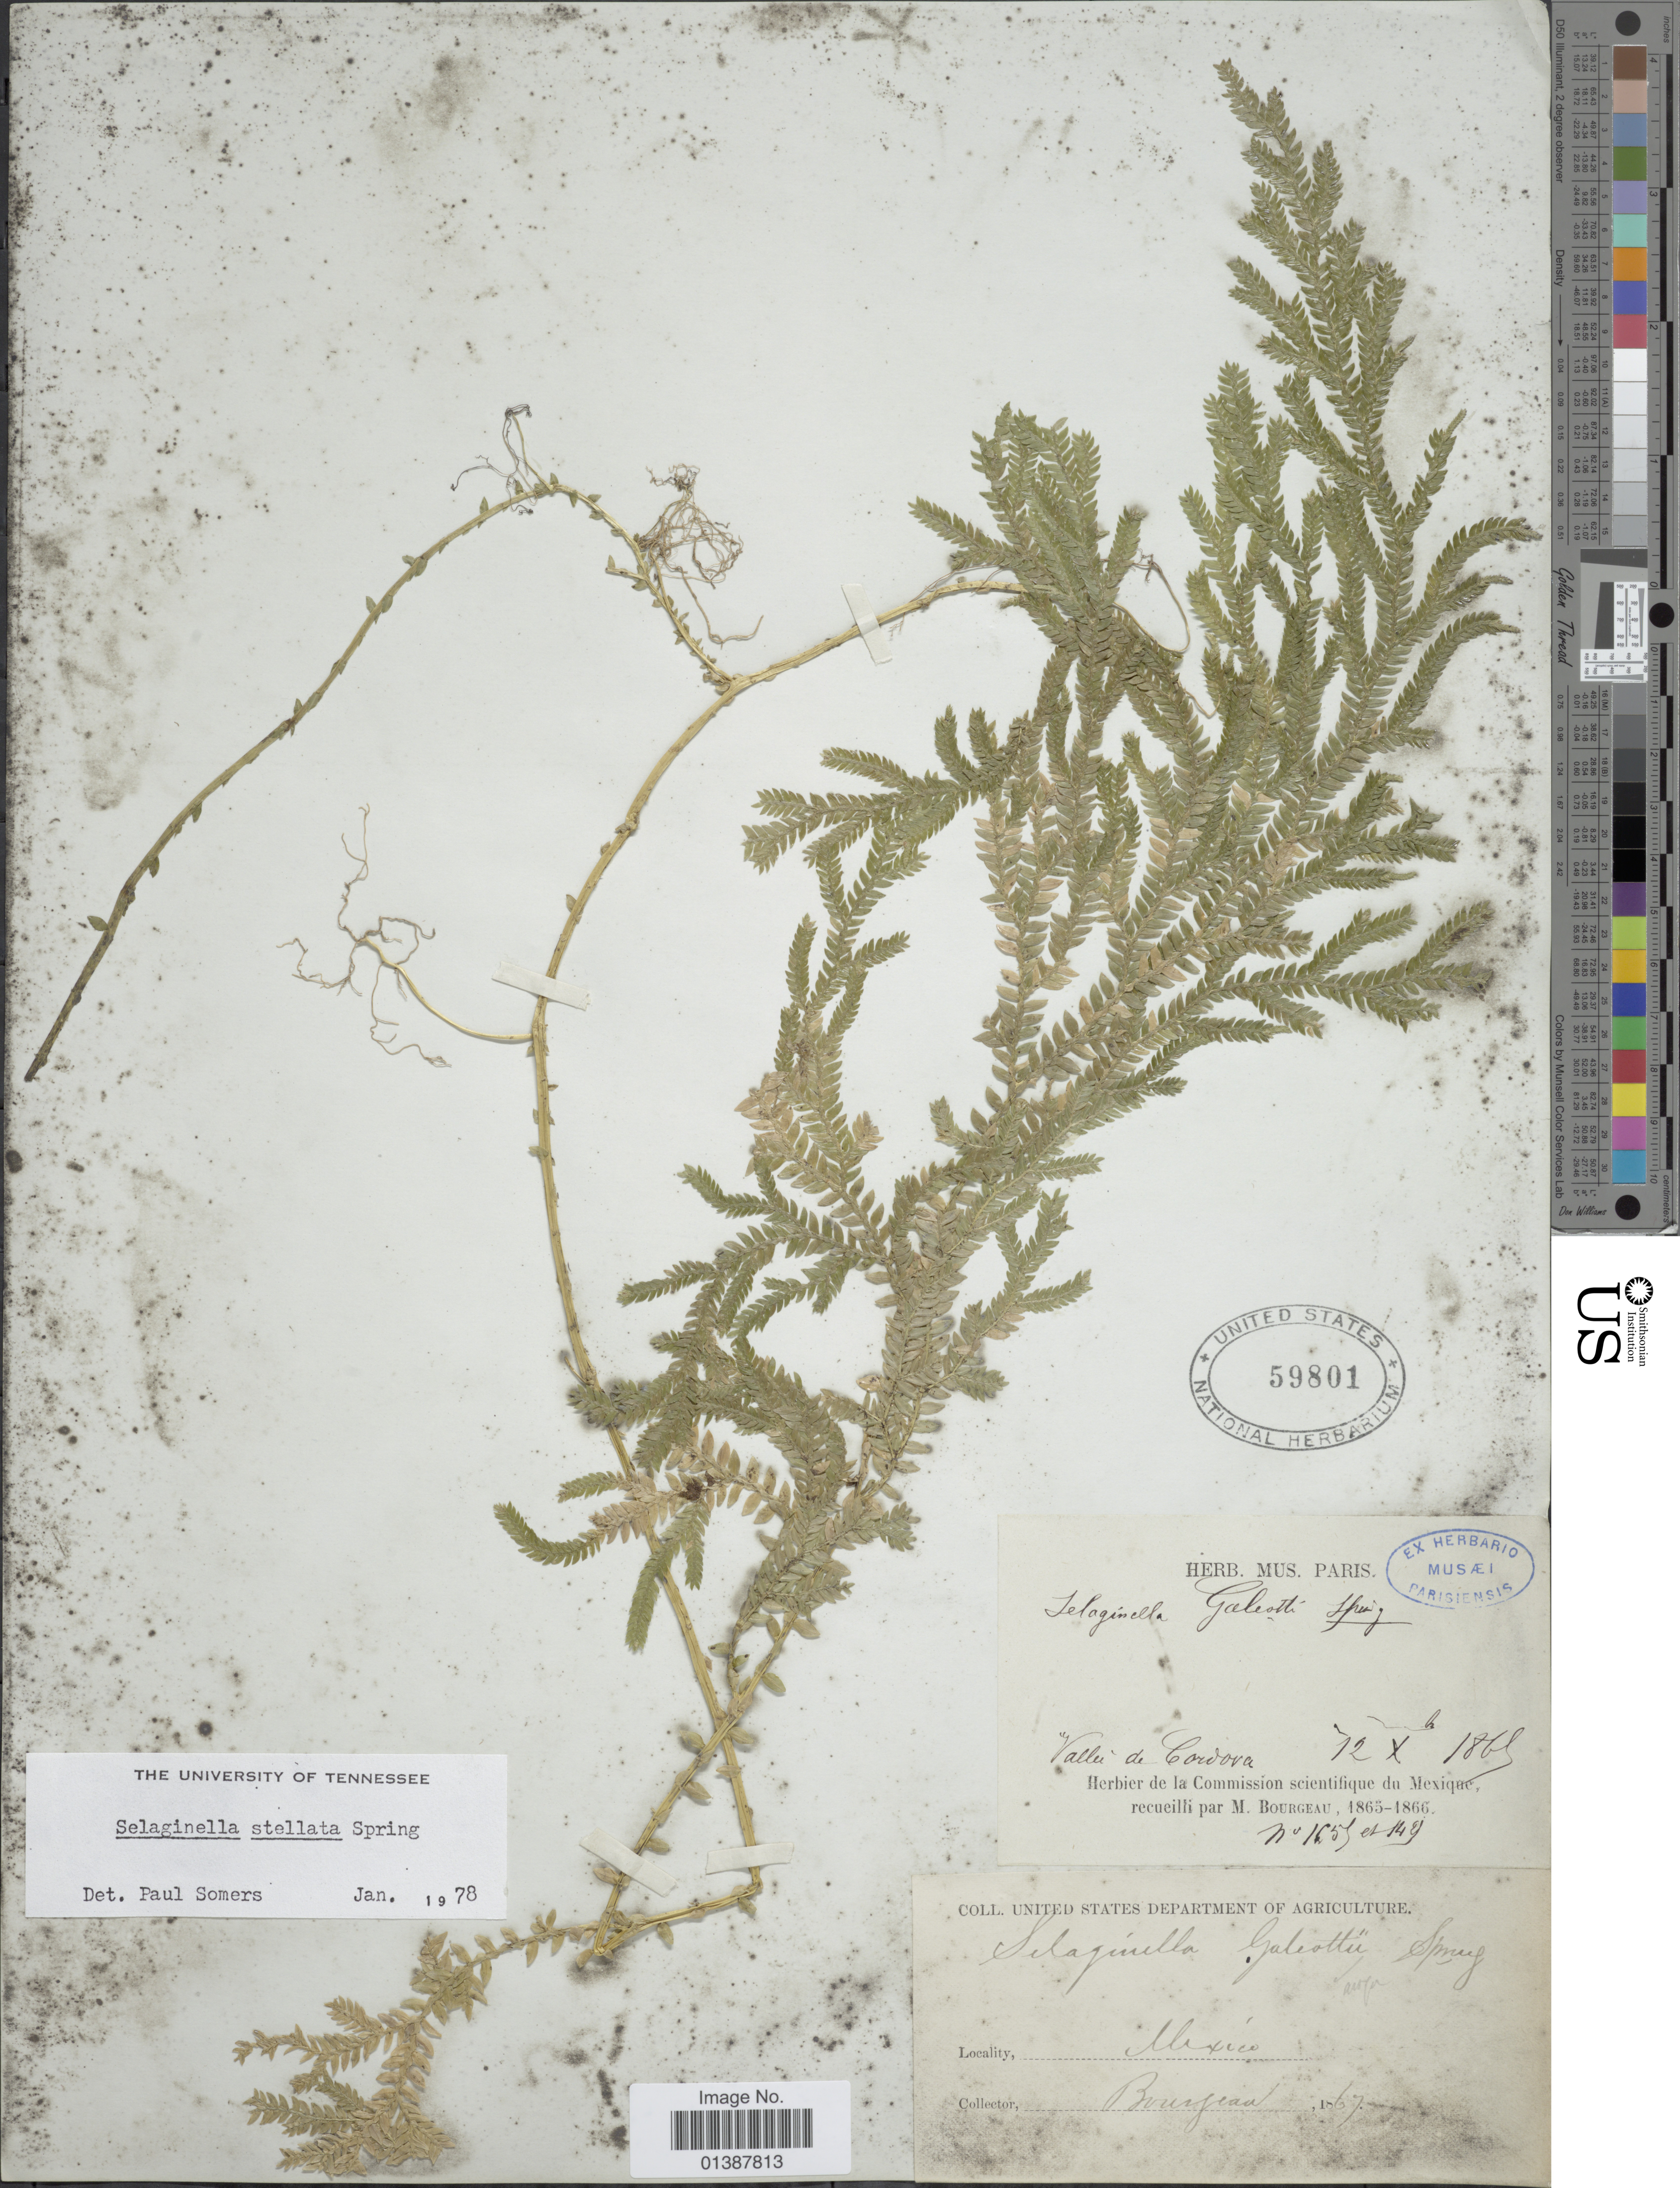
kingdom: Plantae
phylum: Tracheophyta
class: Lycopodiopsida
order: Selaginellales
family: Selaginellaceae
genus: Selaginella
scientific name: Selaginella galeottii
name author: Spring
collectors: M. Bourgeau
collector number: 1659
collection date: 1869-10-12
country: Mexico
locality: Vallée de Cordova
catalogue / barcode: US 59801